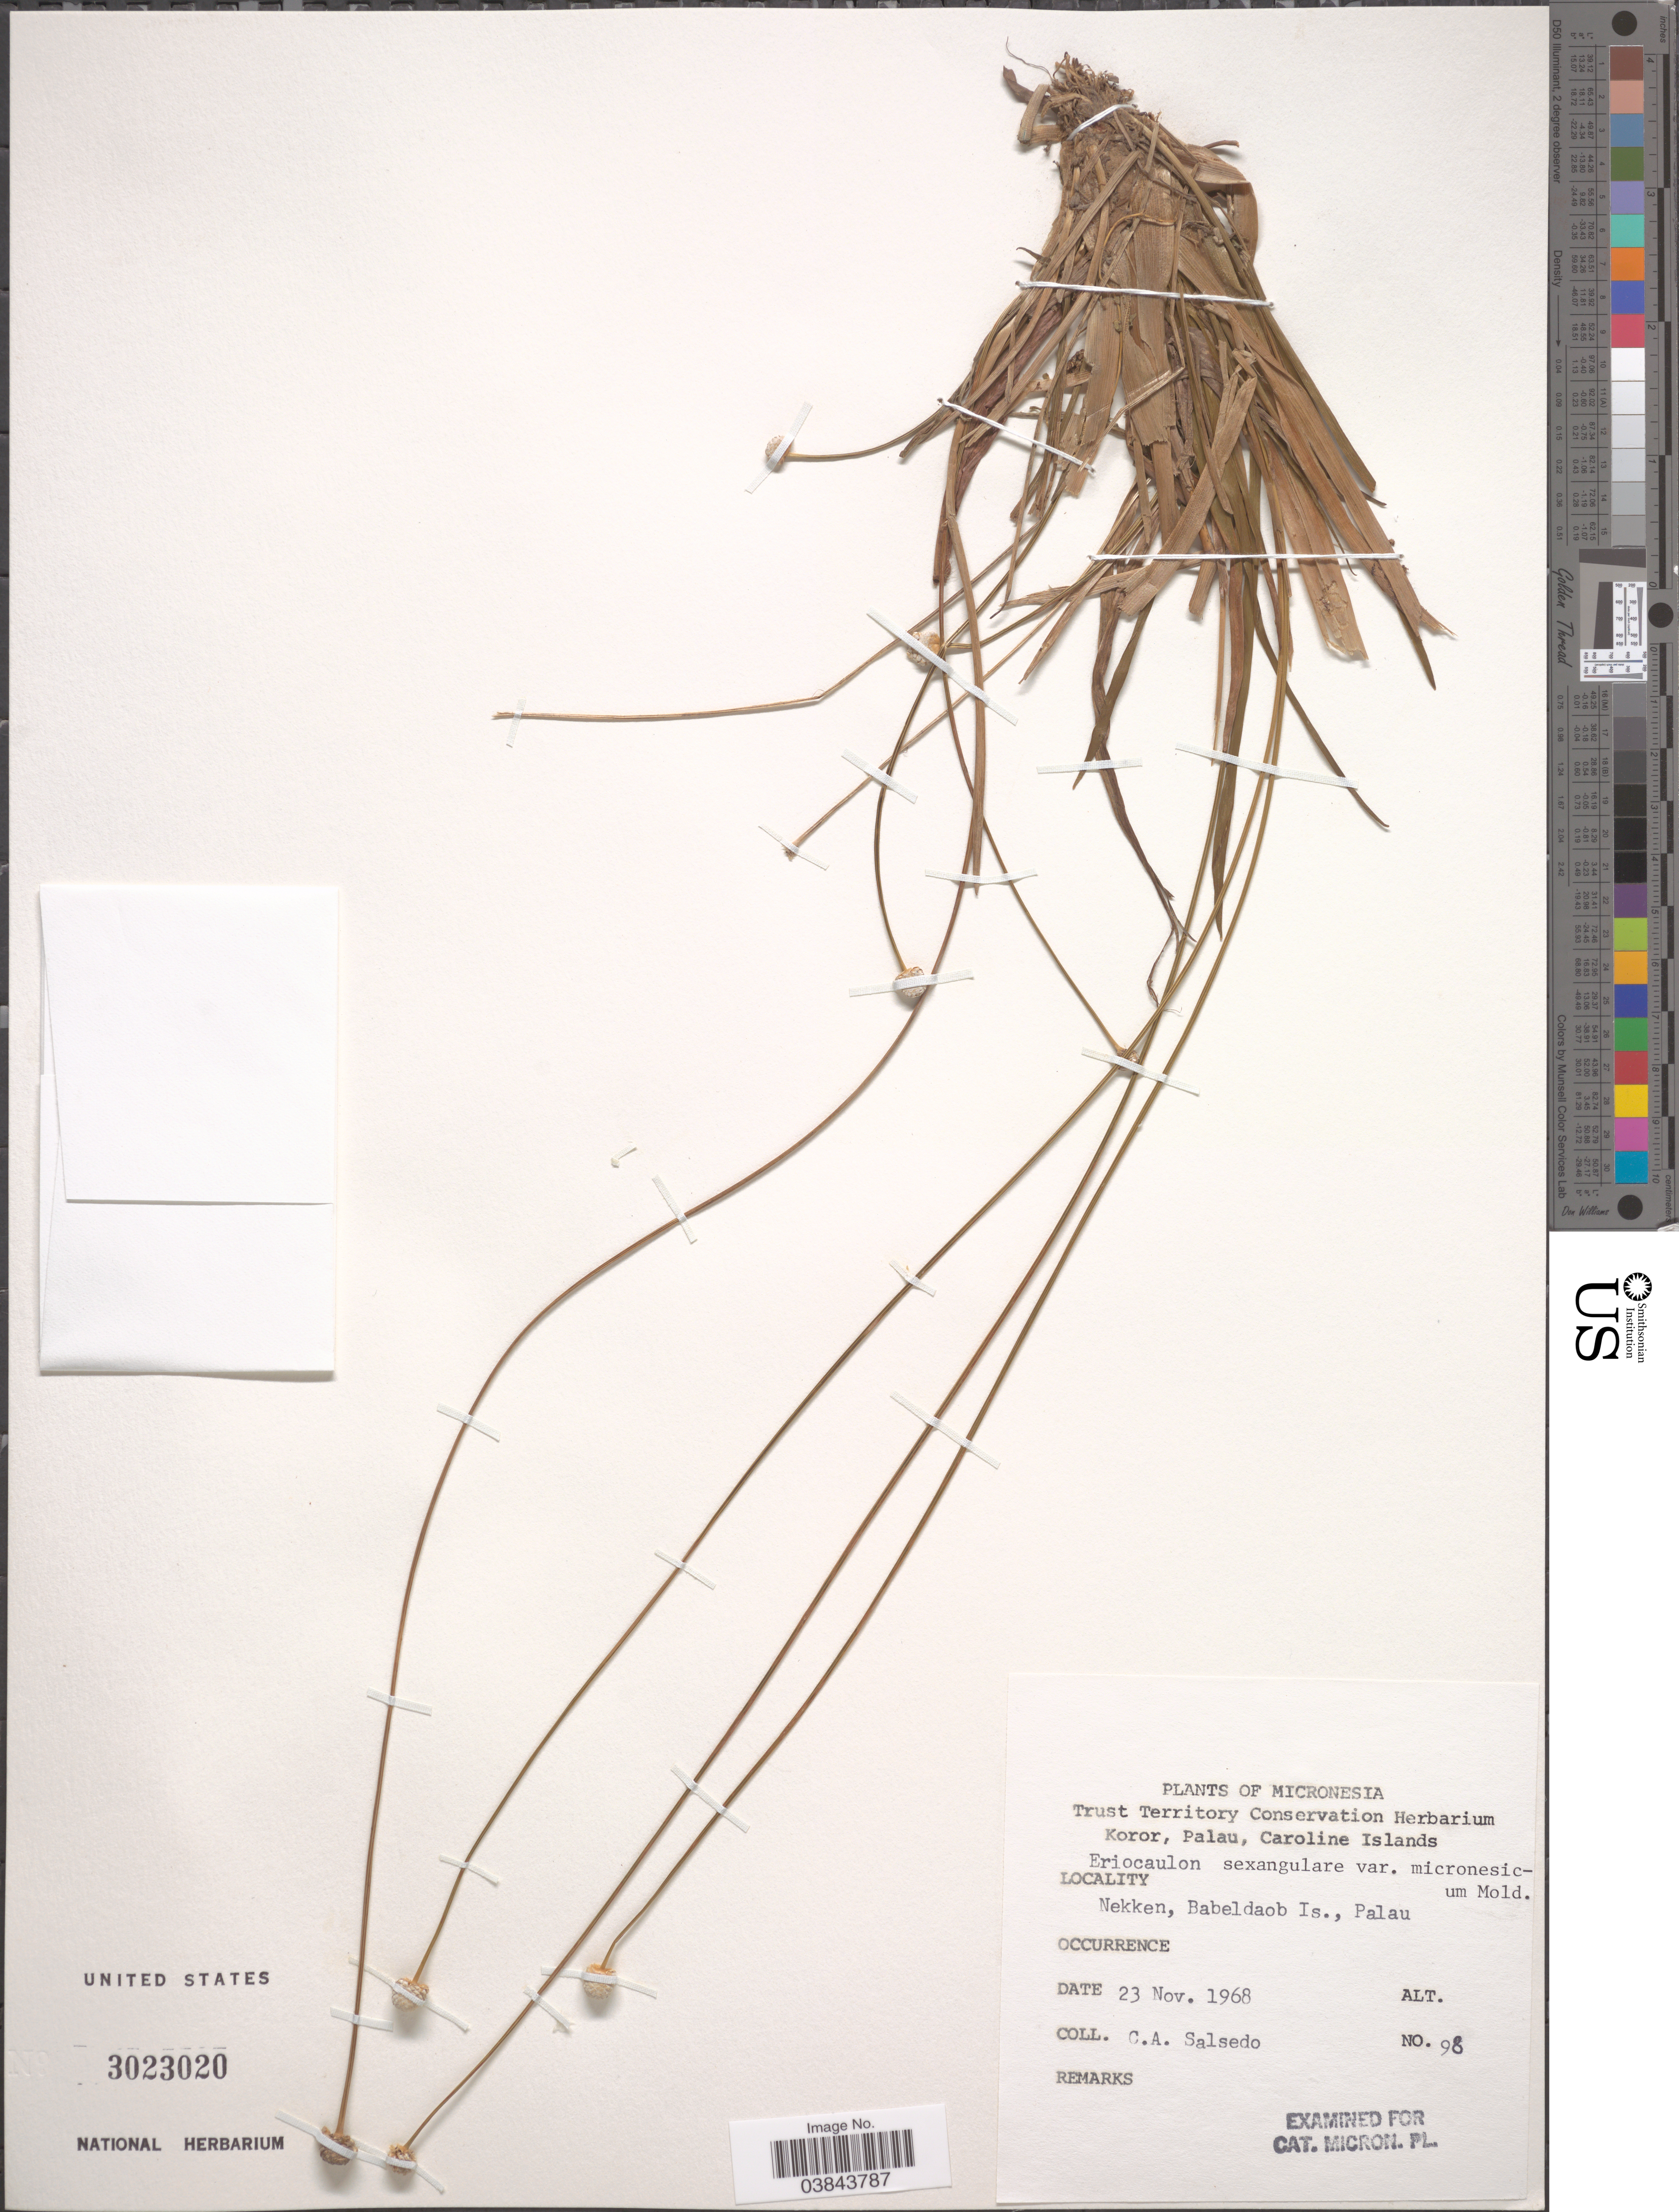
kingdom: Plantae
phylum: Tracheophyta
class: Liliopsida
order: Poales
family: Eriocaulaceae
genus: Eriocaulon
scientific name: Eriocaulon sexangulare var. micronesicum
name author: Moldenke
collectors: C.A. Salsedo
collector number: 98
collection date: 1968-11-23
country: Palau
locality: Micronesia. Nekken, Babeldaob Is., Palau.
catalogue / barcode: US 3023020